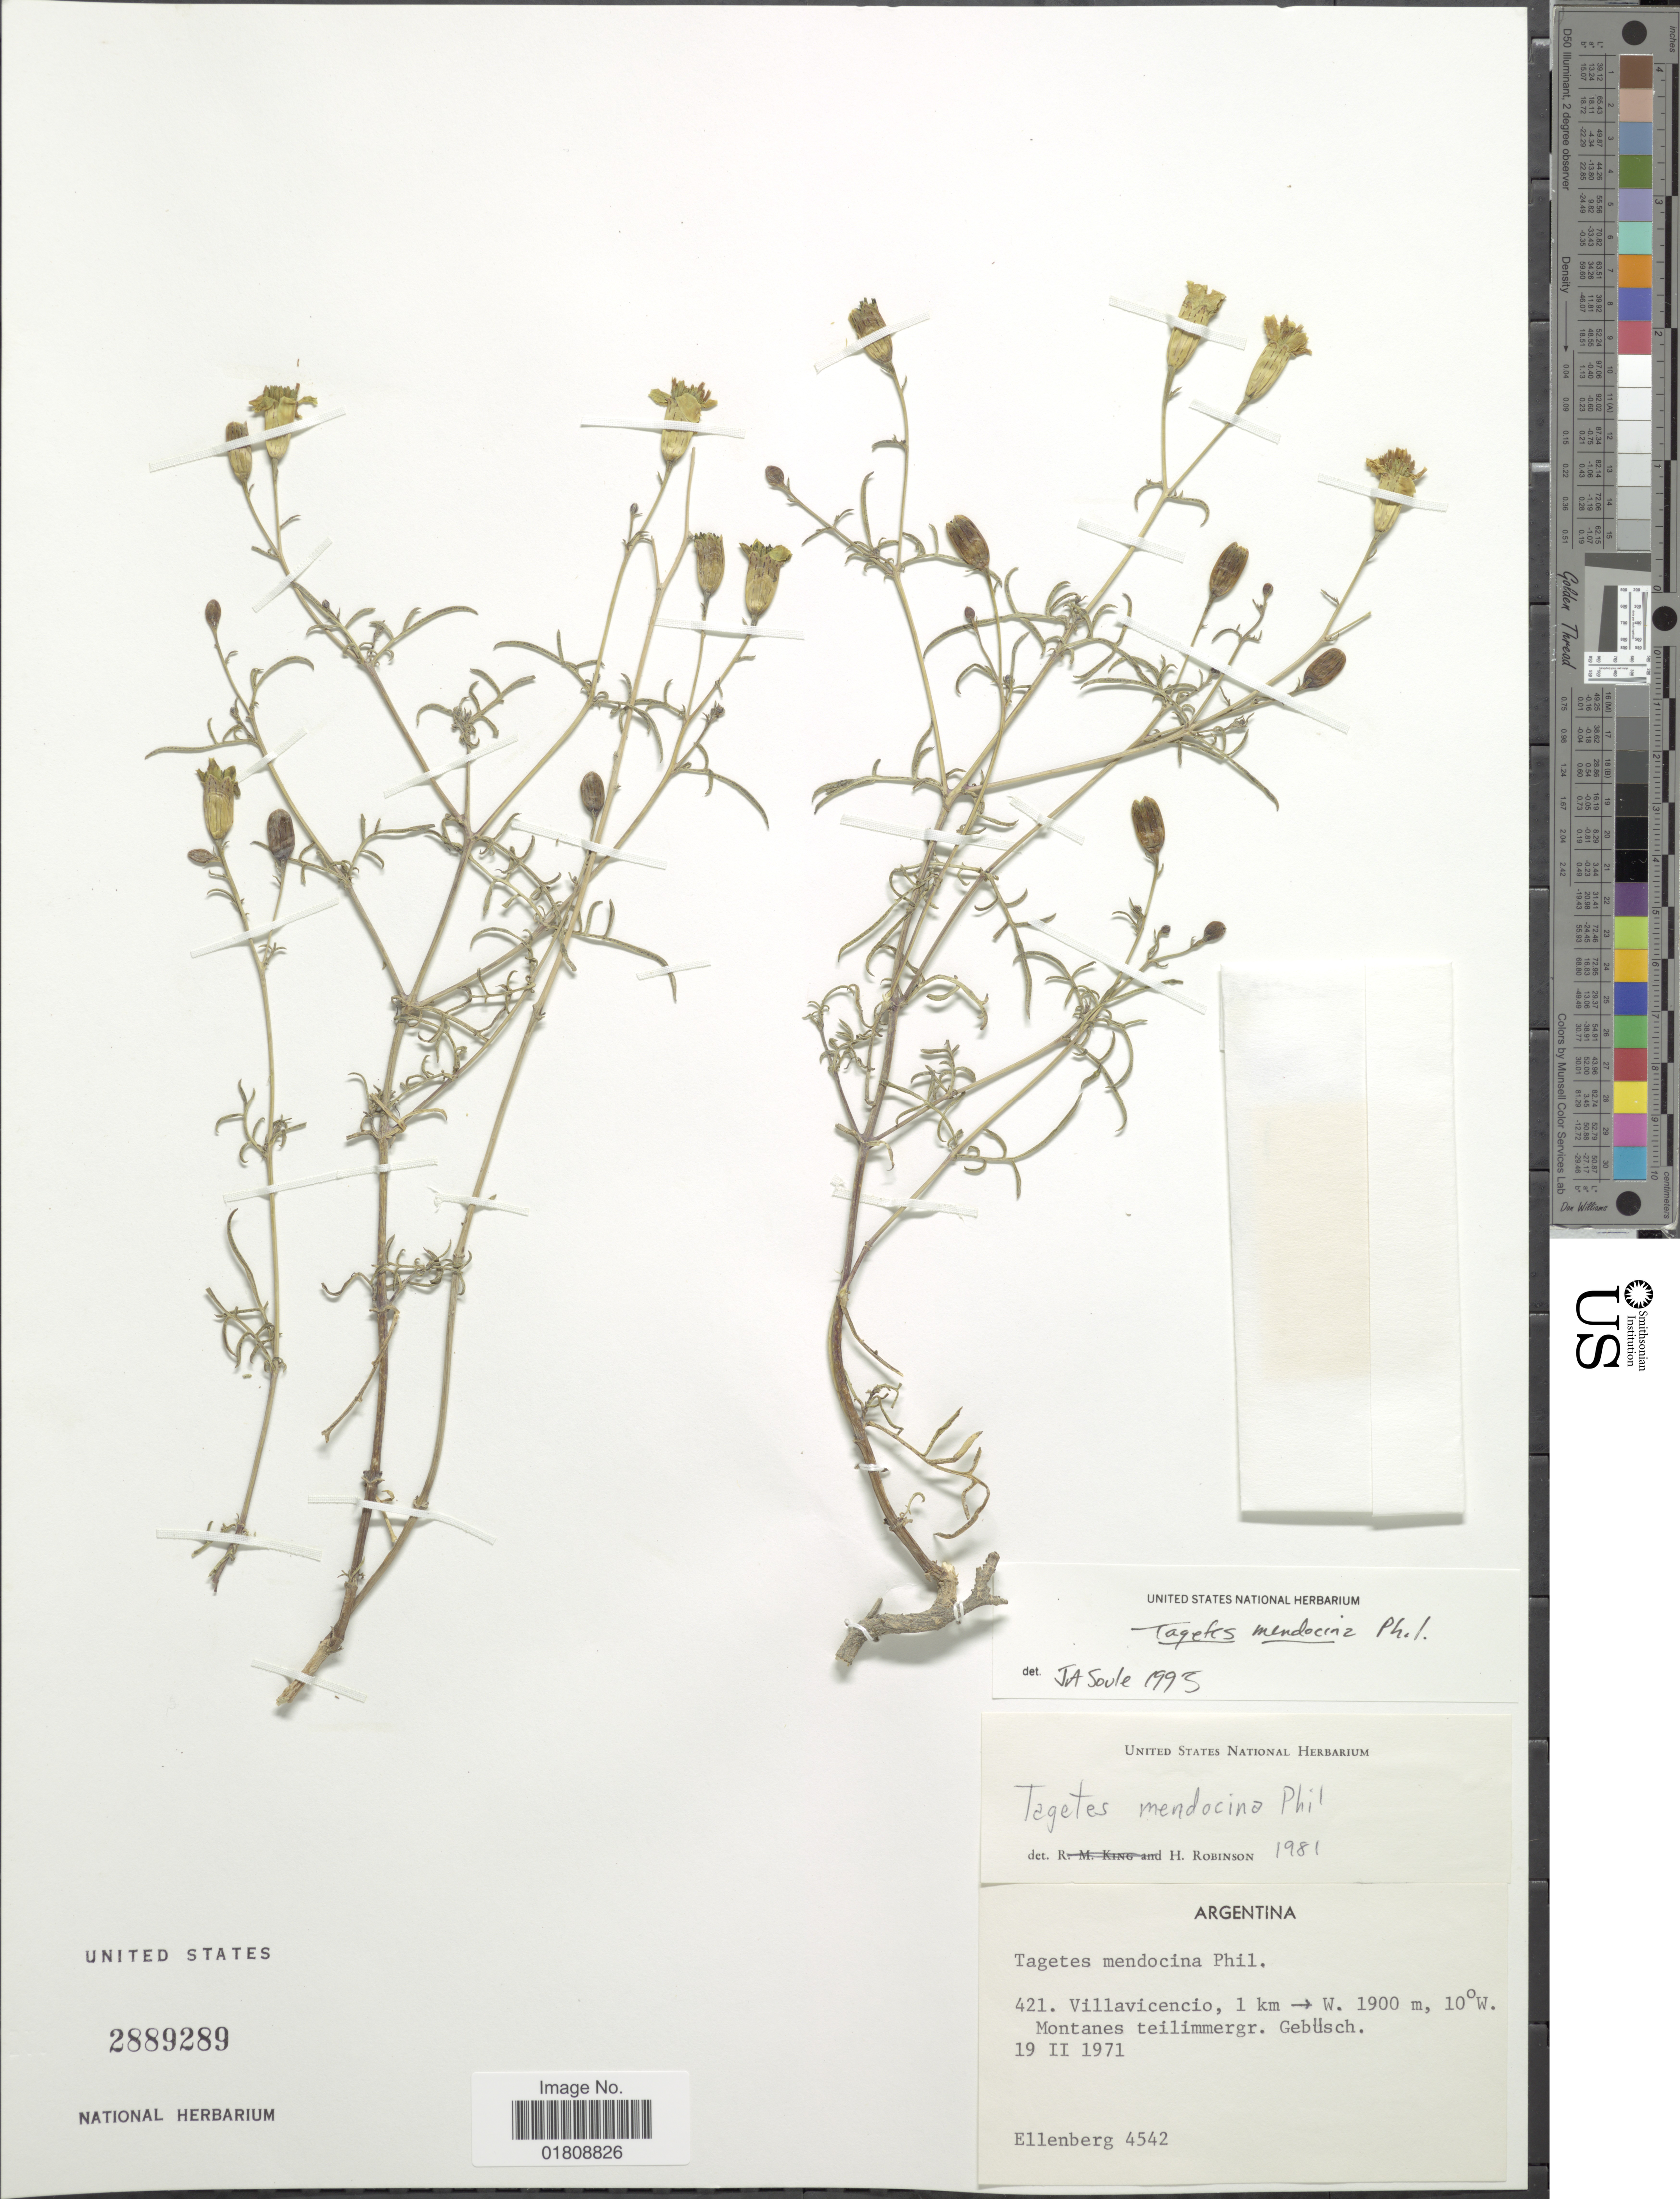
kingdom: Plantae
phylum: Tracheophyta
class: Magnoliopsida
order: Asterales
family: Asteraceae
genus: Tagetes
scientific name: Tagetes pauciloba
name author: DC.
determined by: Schiavinato, Dario J.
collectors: H. Ellenberg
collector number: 4542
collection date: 1971-02-19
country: Argentina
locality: Villavicencio, 1 km W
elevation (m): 1900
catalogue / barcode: US 2889289